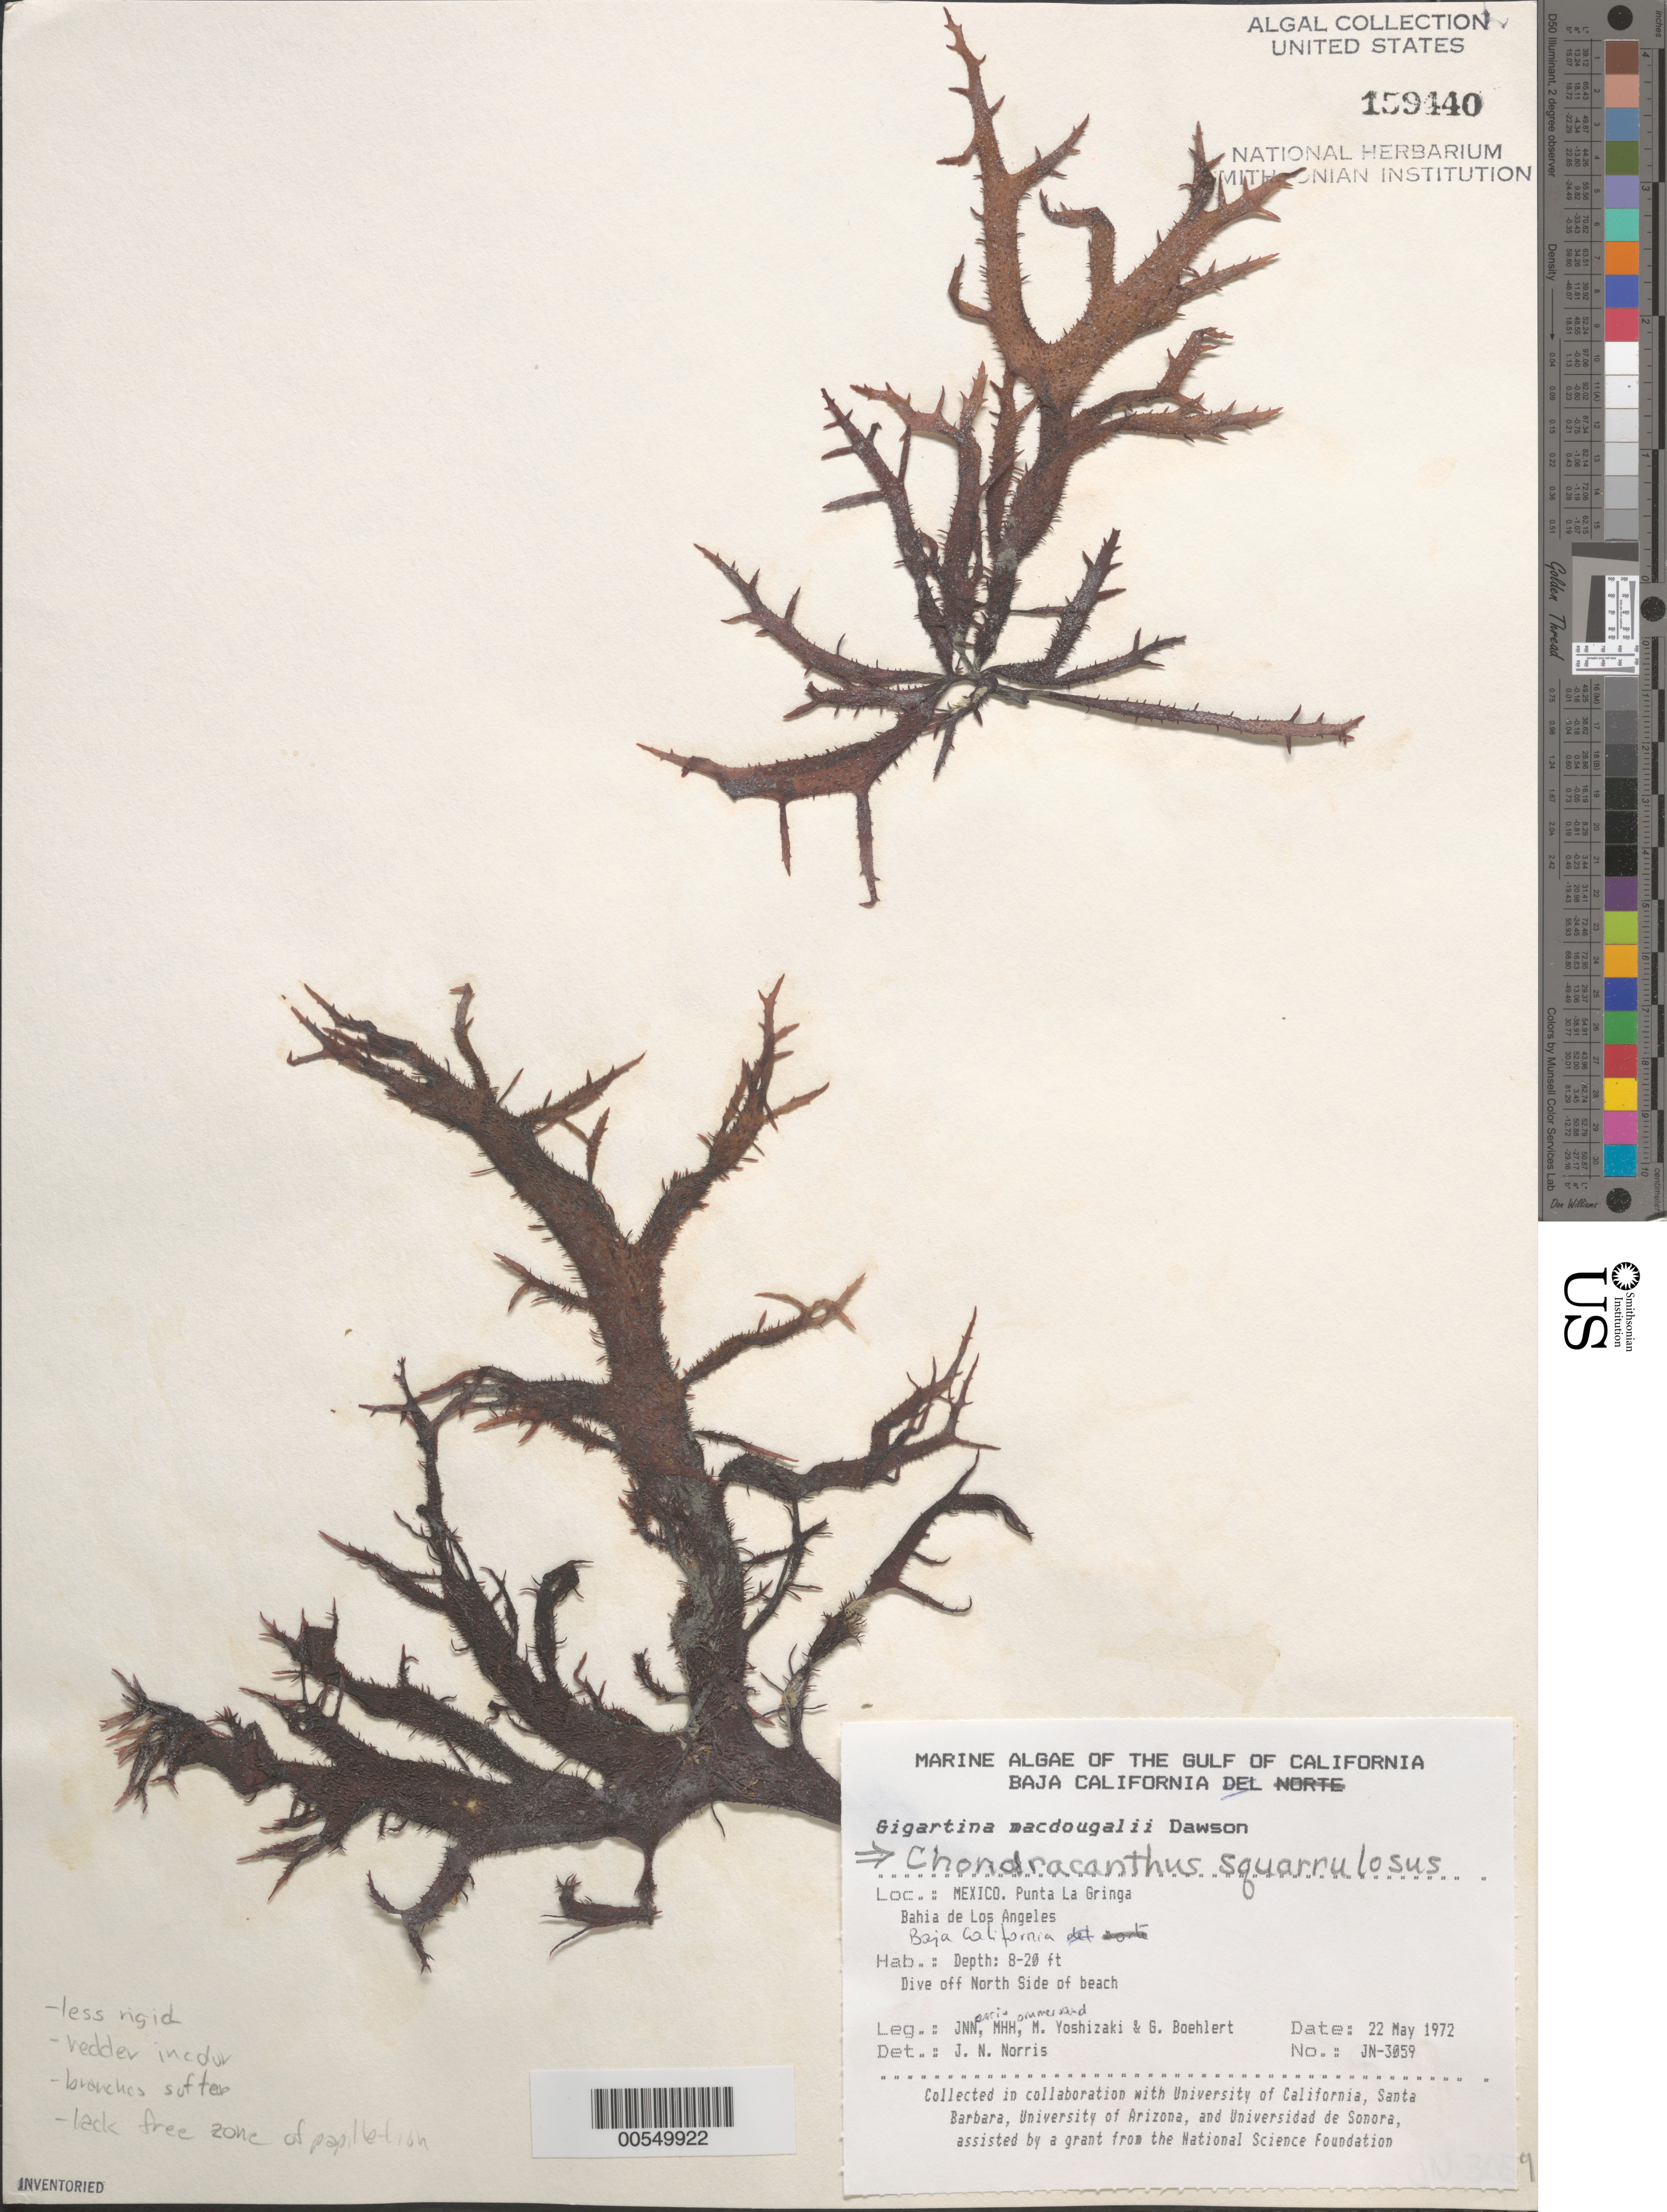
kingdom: Plantae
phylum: Rhodophyta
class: Florideophyceae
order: Gigartinales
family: Gigartinaceae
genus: Chondracanthus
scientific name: Chondracanthus squarrulosus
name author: (Setch. & N.L. Gardner) J.R. Hughey et al.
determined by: Norris, James N.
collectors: J. N. Norris, M. H. Hommersand, M. Yoshizaki & G. Boehlert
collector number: JN-3059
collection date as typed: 22 May 1972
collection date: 1972-05-22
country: Mexico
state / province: Baja California Norte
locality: Punta La Gringa, Bahia de los Angeles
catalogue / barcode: US 159440